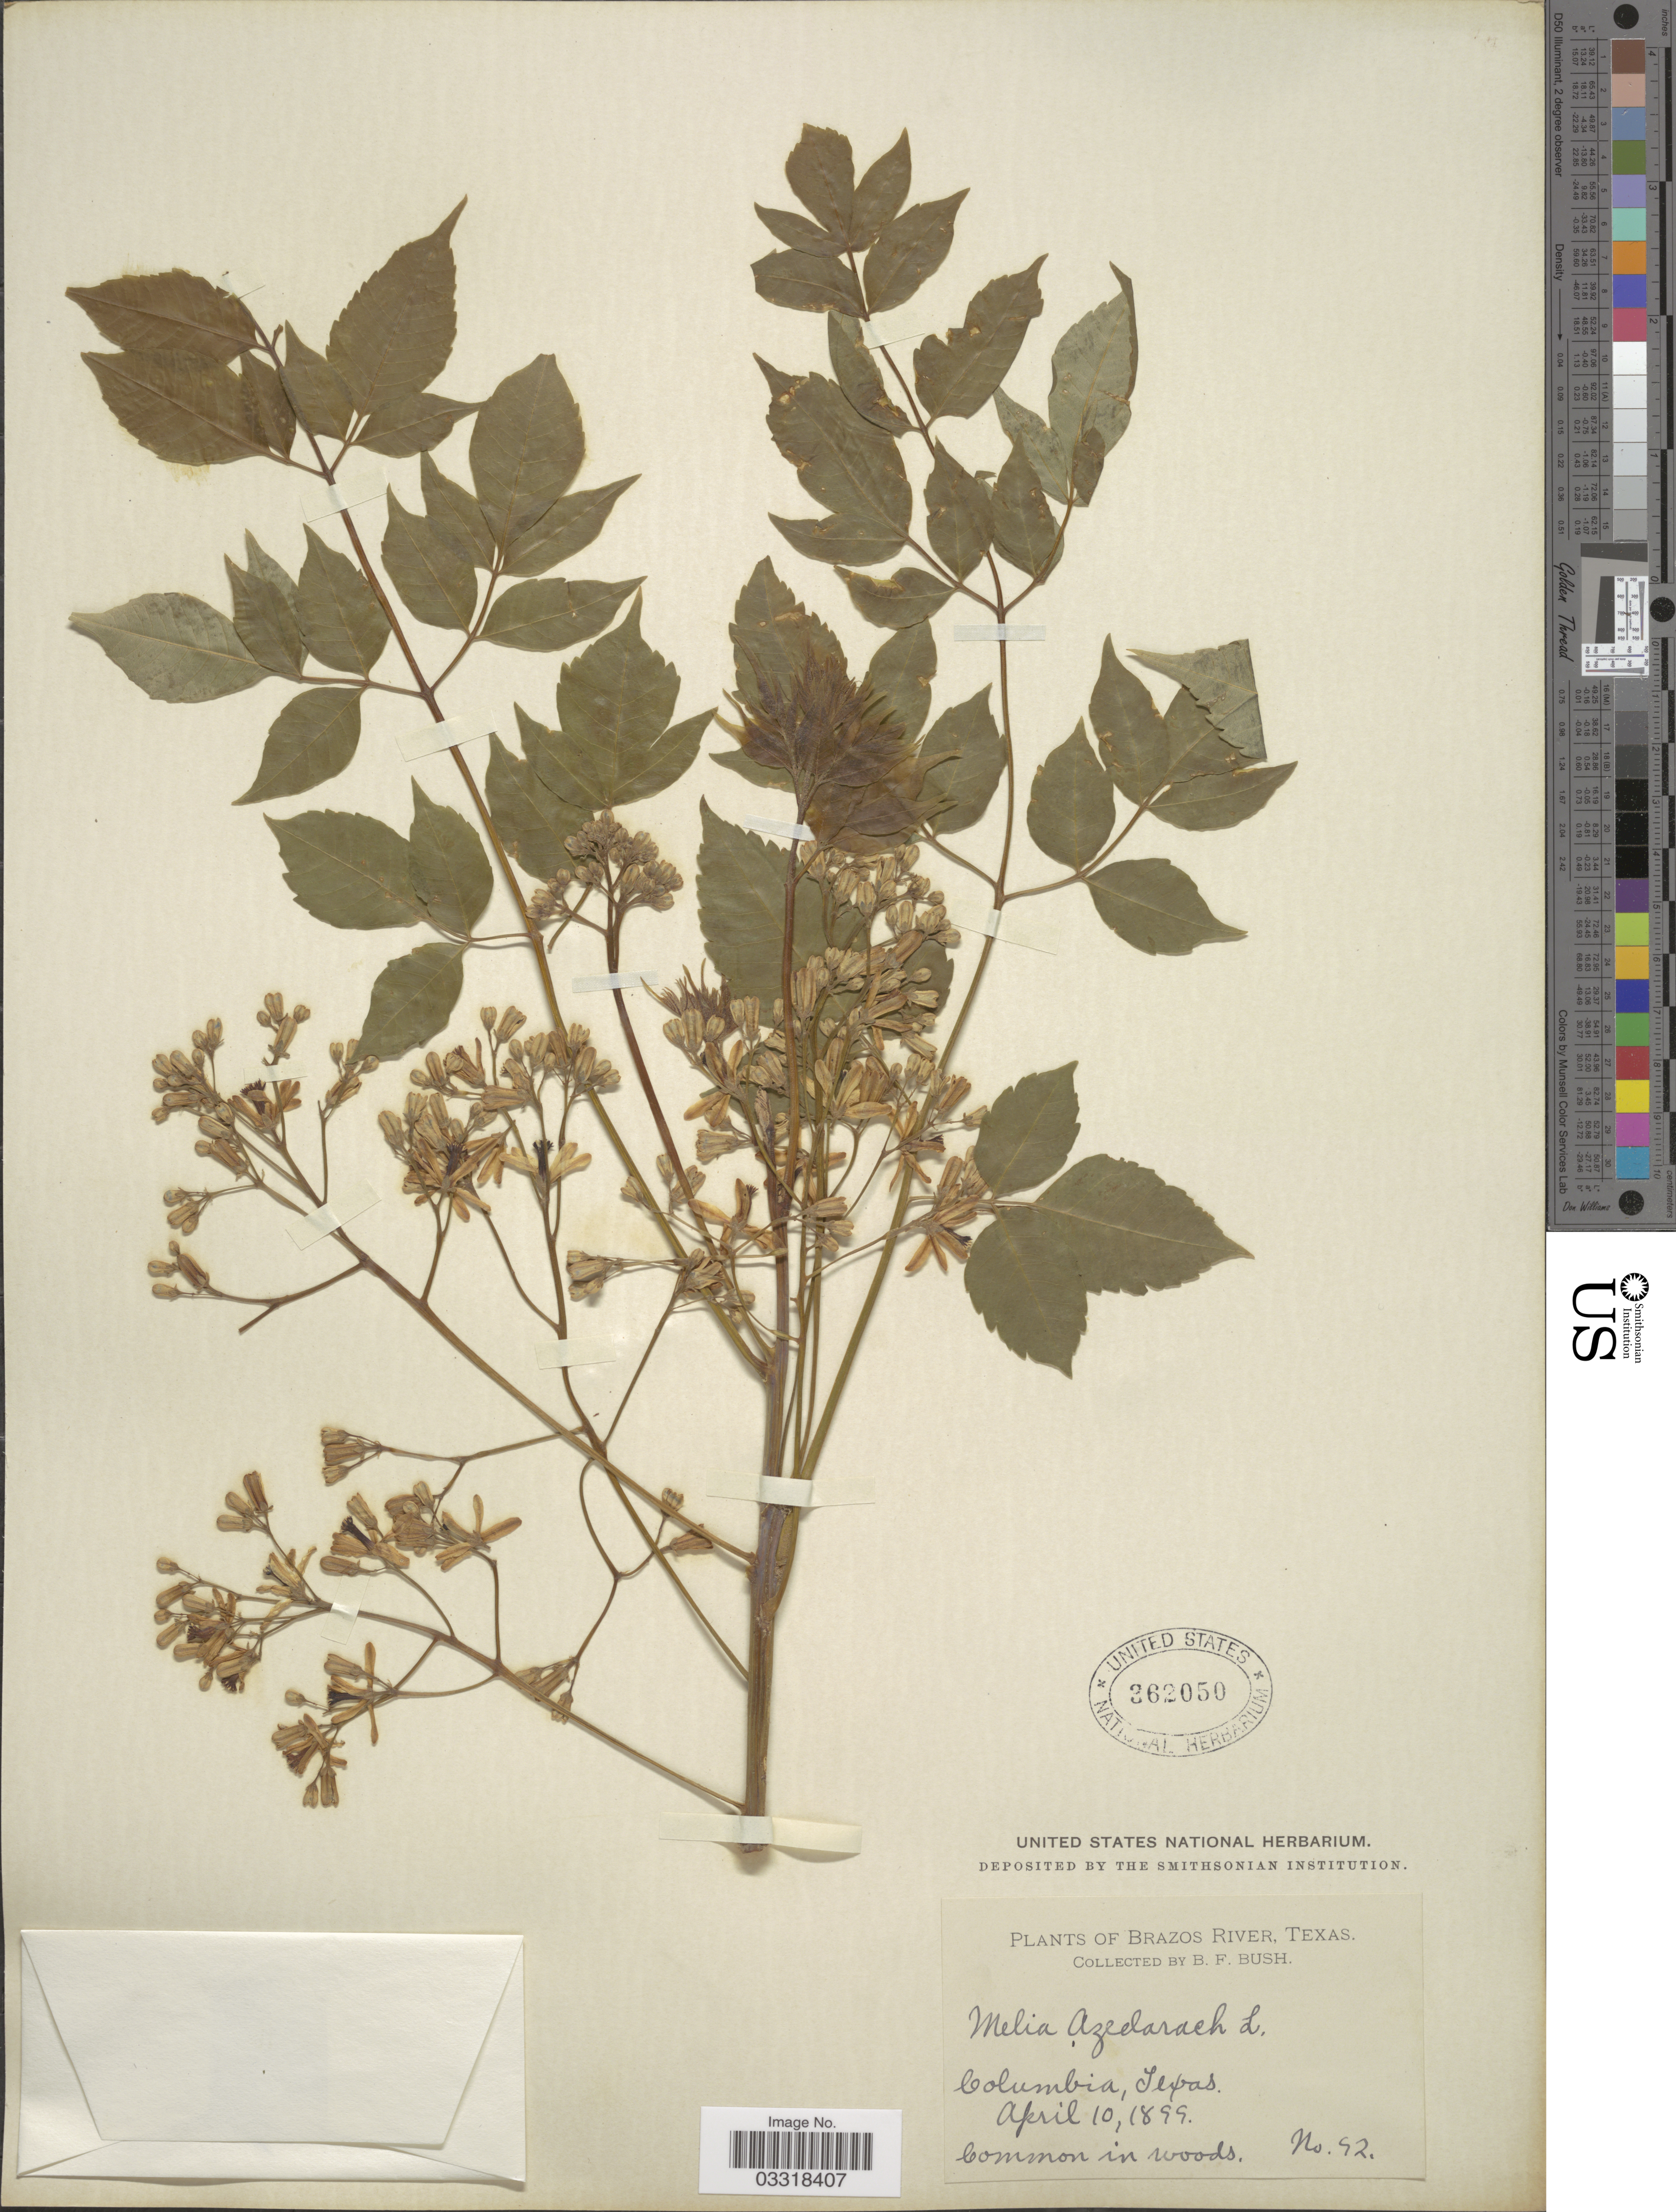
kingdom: Plantae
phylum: Tracheophyta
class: Magnoliopsida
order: Sapindales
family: Meliaceae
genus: Melia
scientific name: Melia azedarach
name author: L.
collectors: B. F. Bush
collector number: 92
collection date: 1899-04-10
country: United States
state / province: Texas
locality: Brazos River. Columbia.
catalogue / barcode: US 362050